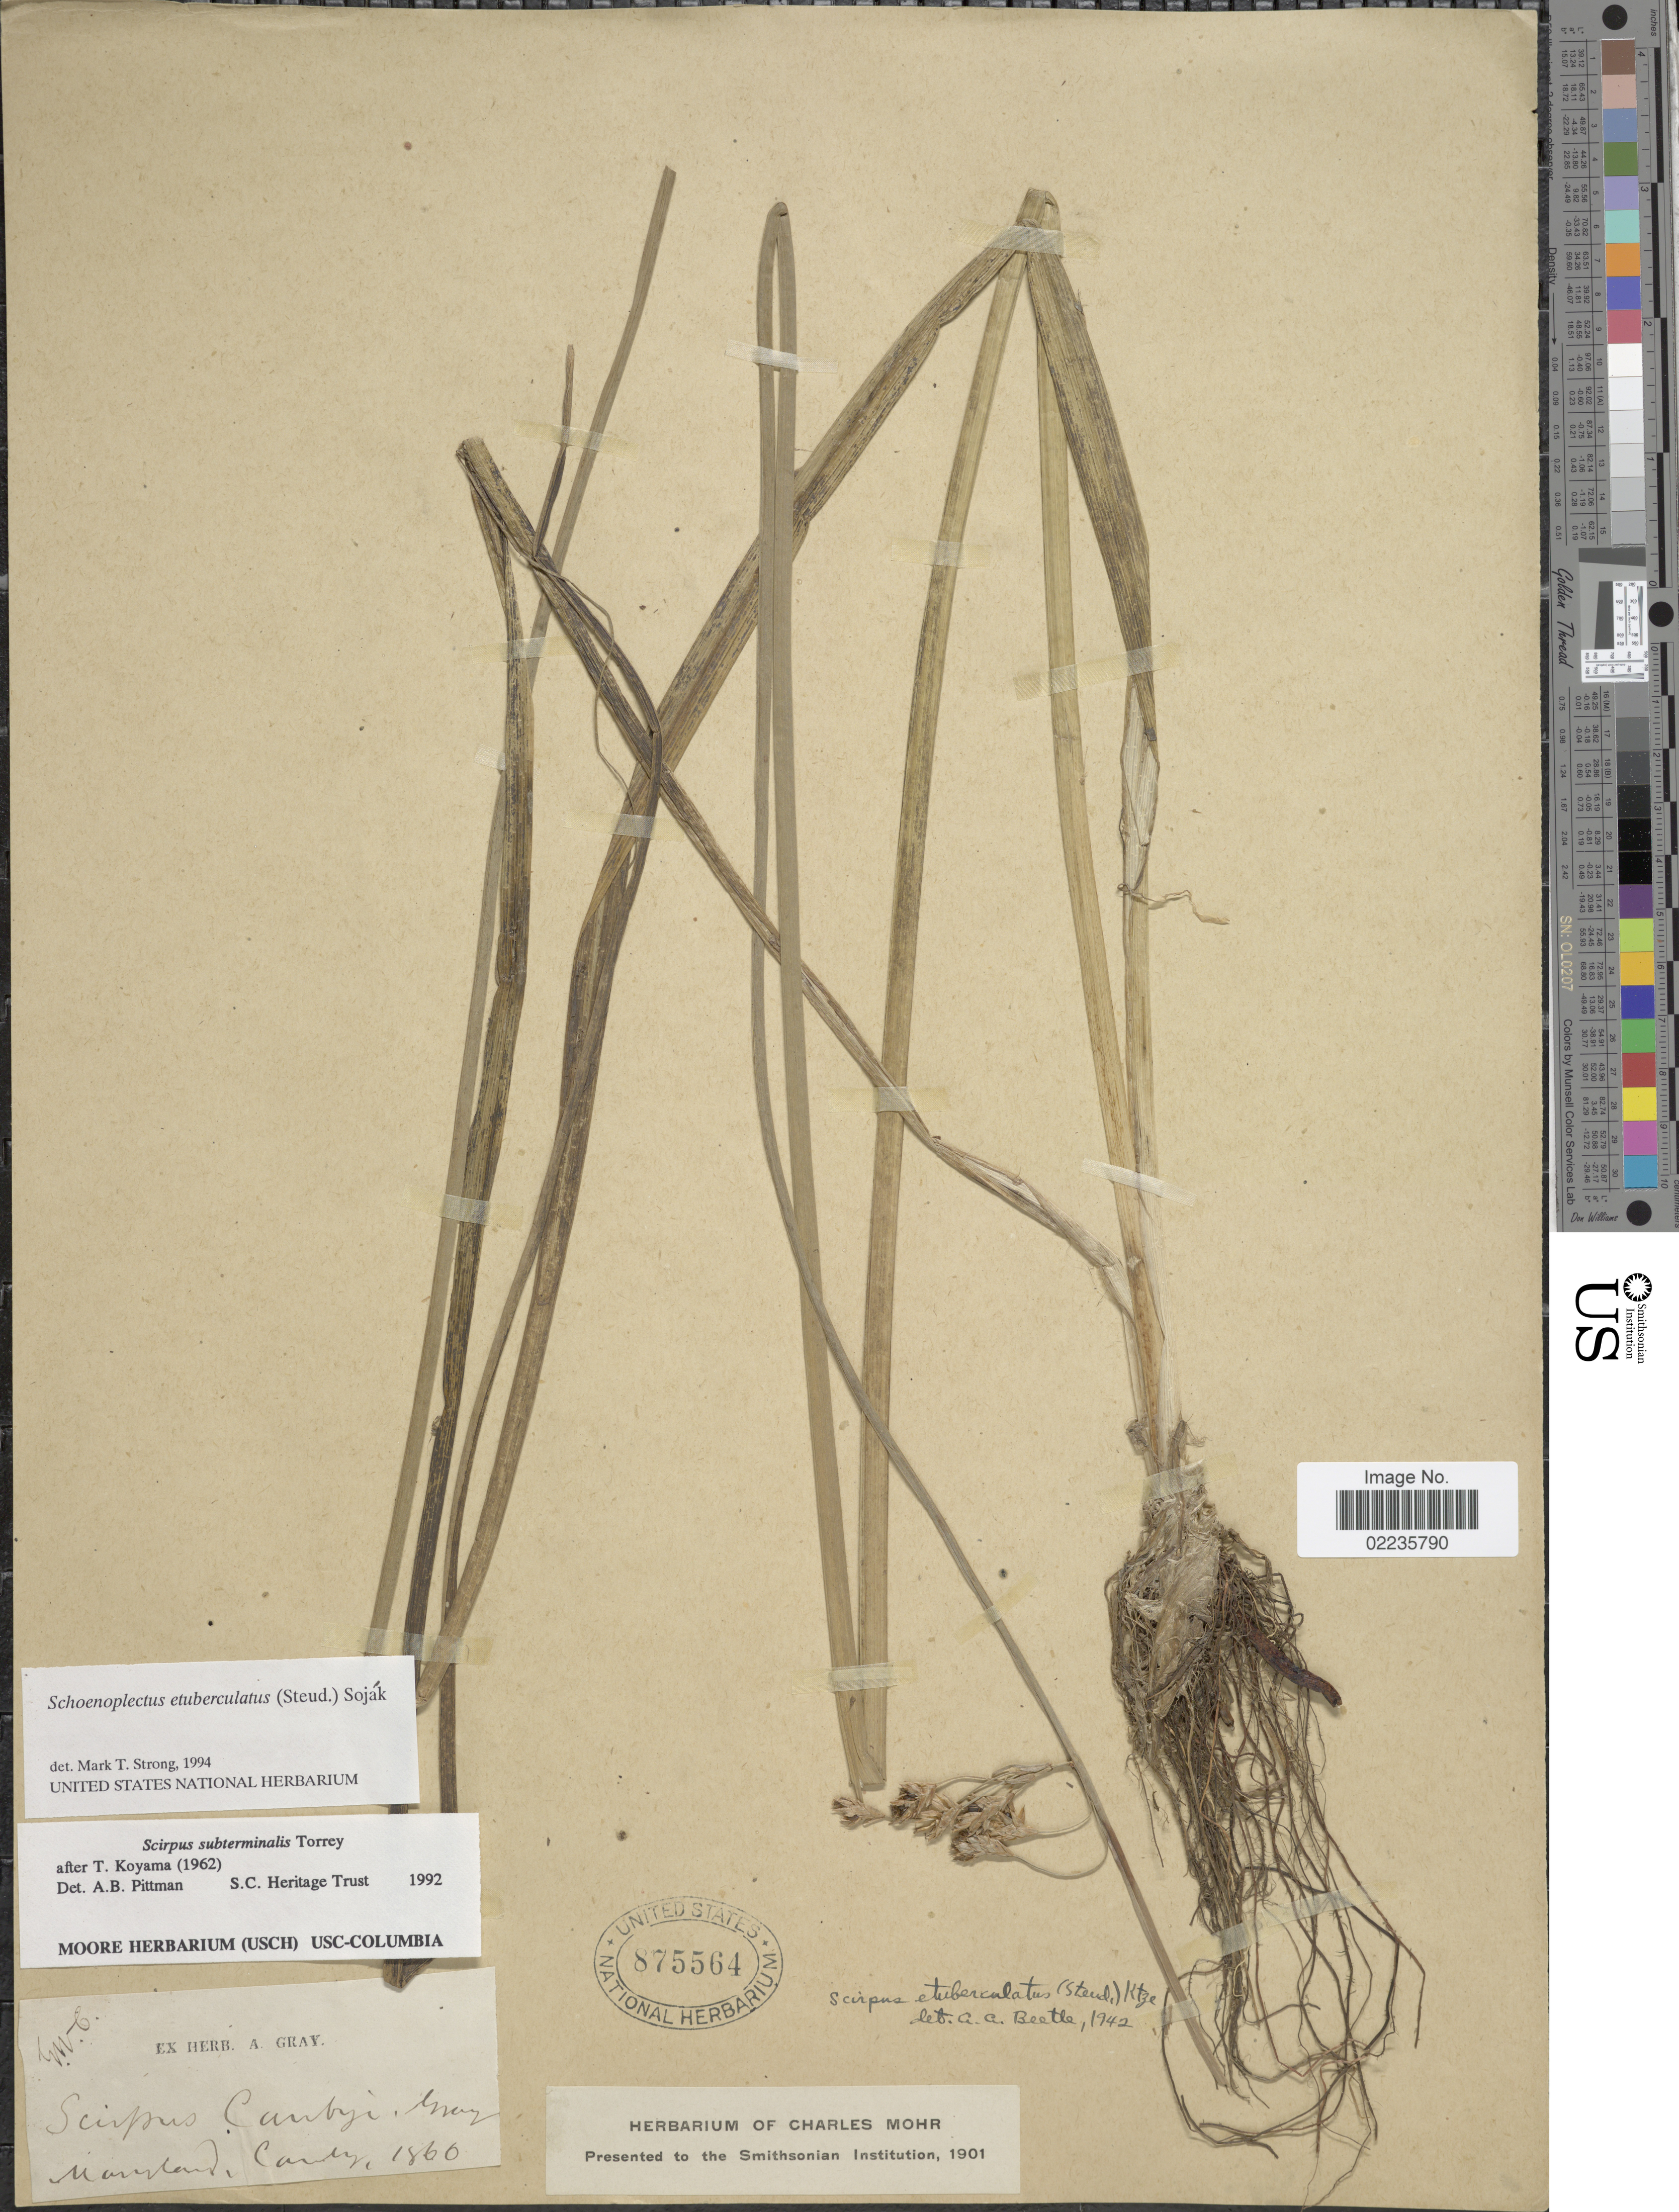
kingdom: Plantae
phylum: Tracheophyta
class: Liliopsida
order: Poales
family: Cyperaceae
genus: Schoenoplectus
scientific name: Schoenoplectus etuberculatus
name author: (Steud.) Soják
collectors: Canby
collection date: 1866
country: United States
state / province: Maryland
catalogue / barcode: US 875564